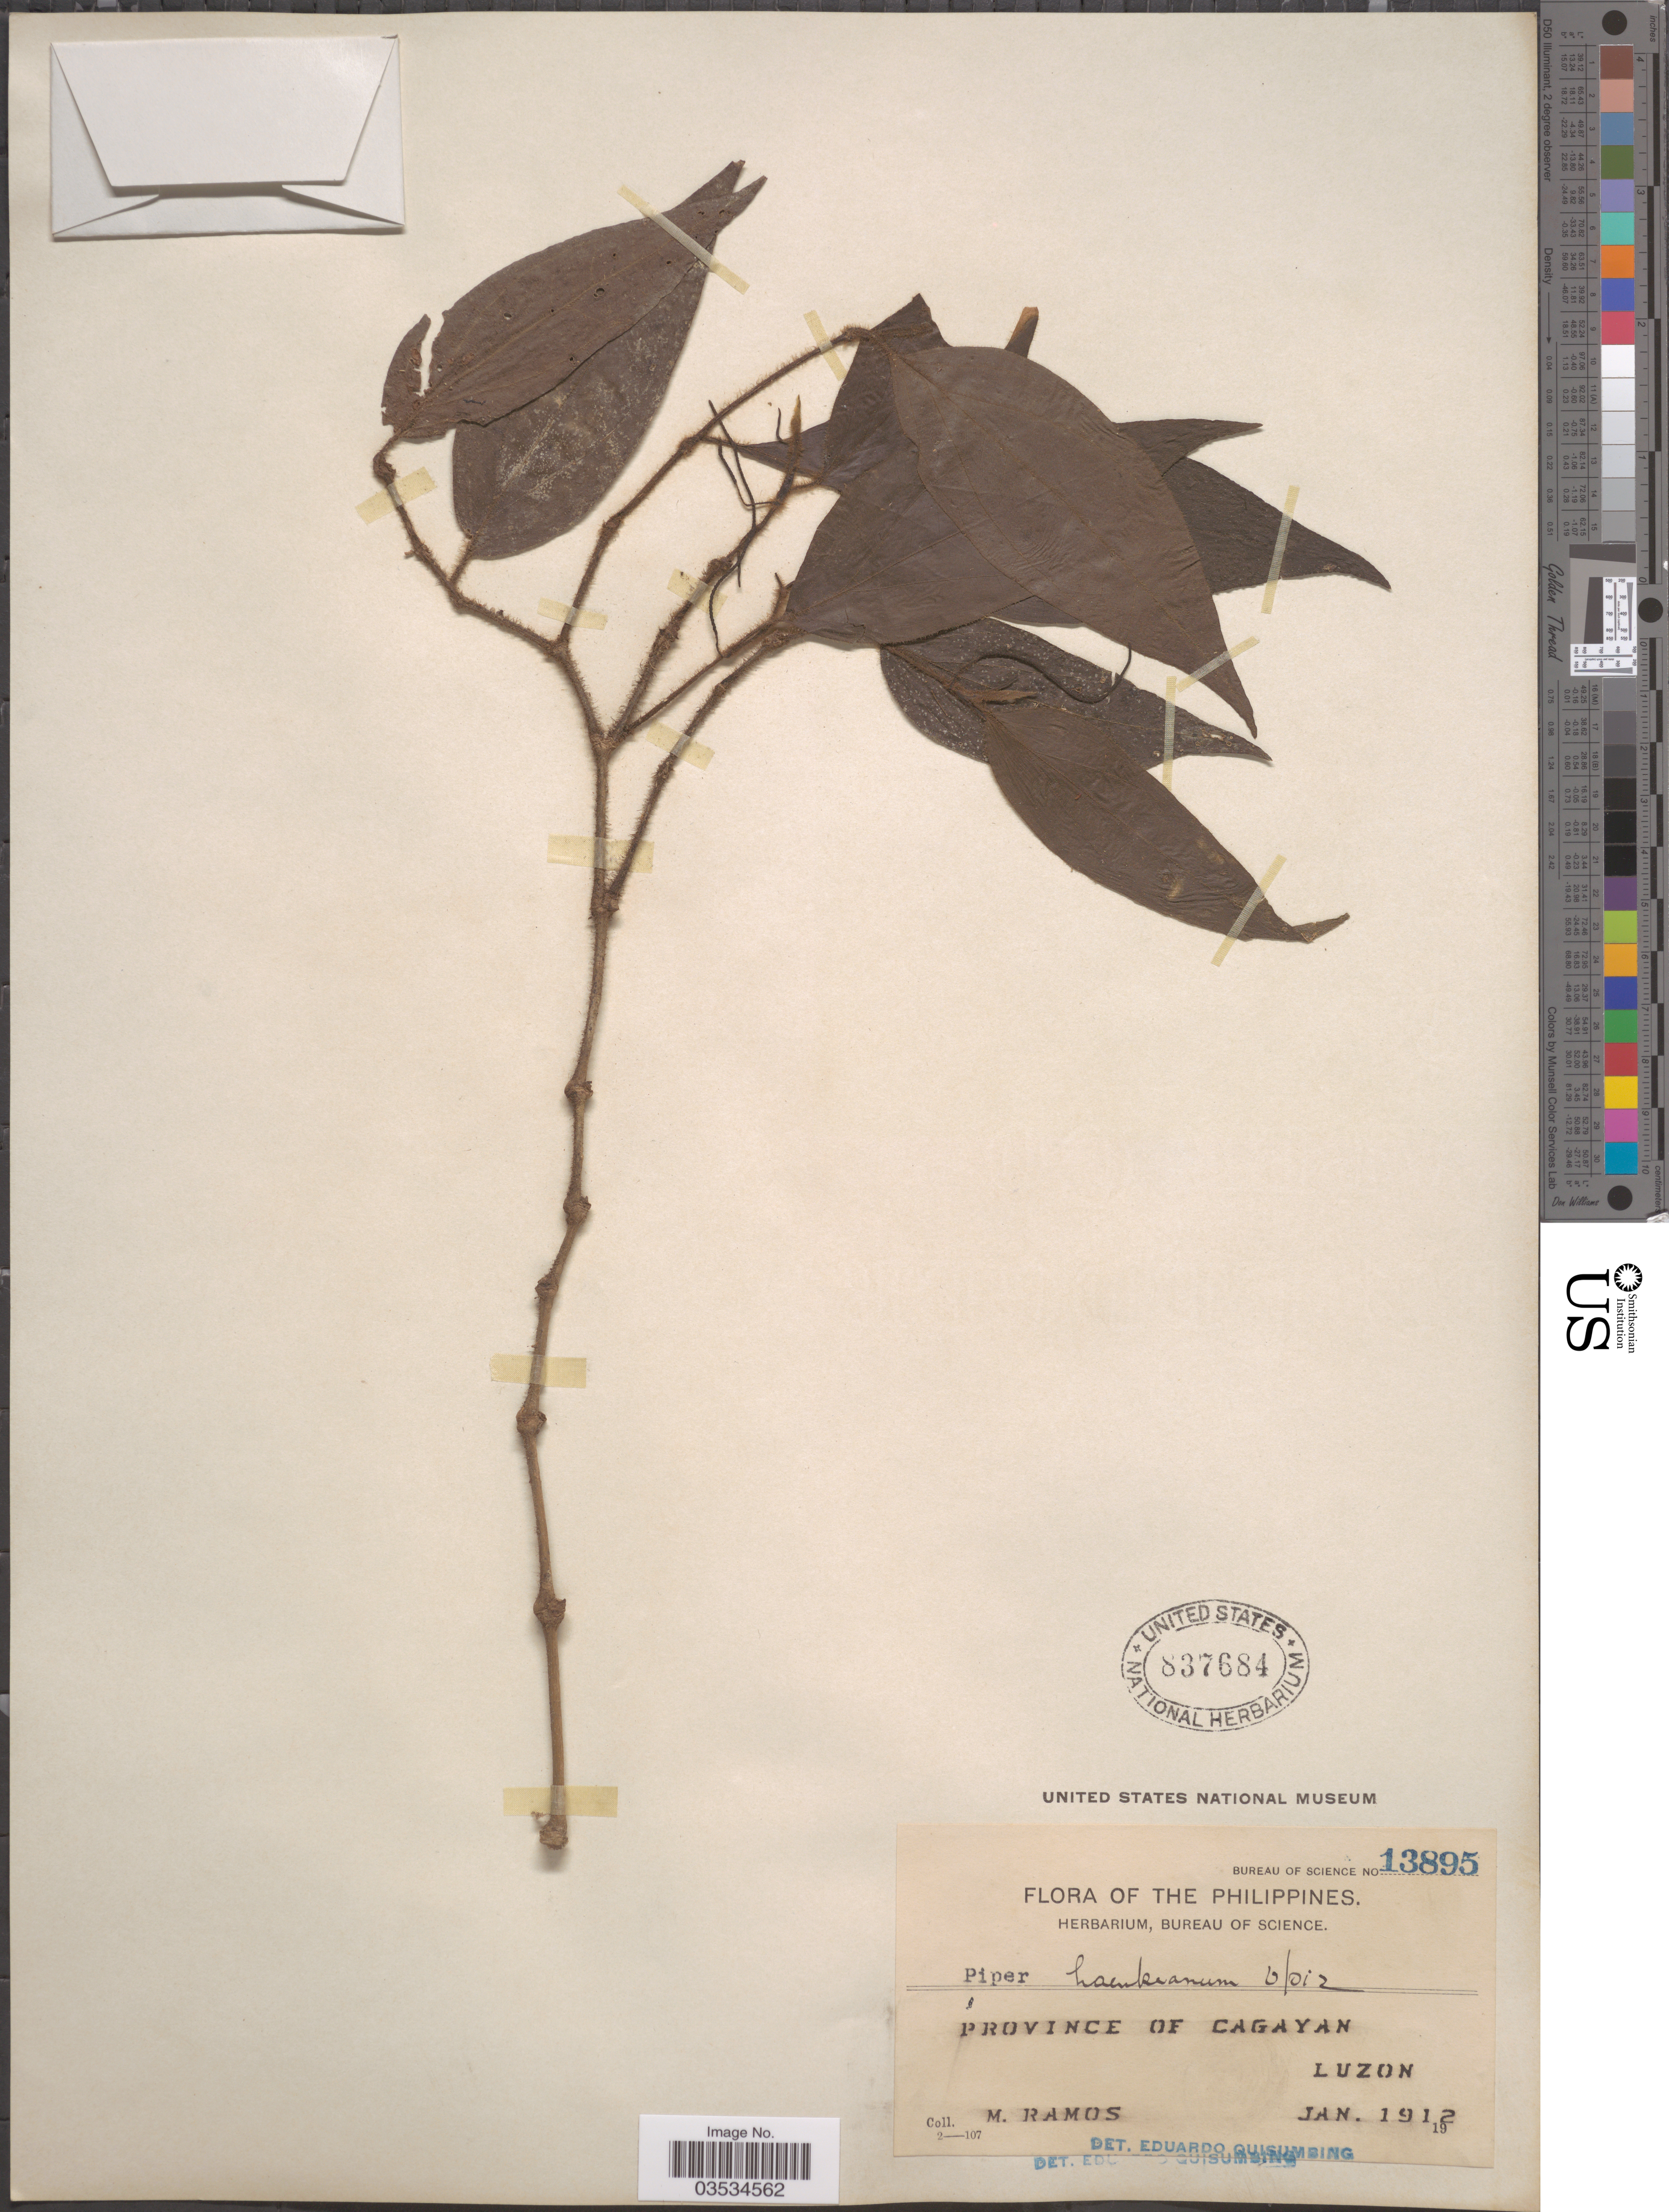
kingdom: Plantae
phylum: Tracheophyta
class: Magnoliopsida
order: Piperales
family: Piperaceae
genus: Piper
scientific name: Piper haenkeanum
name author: Opiz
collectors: M. Ramos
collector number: Bureau of Science 13895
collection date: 1912-01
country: Philippines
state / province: Cagayan Valley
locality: Province of Cagayan. Luzon.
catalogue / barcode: US 837684